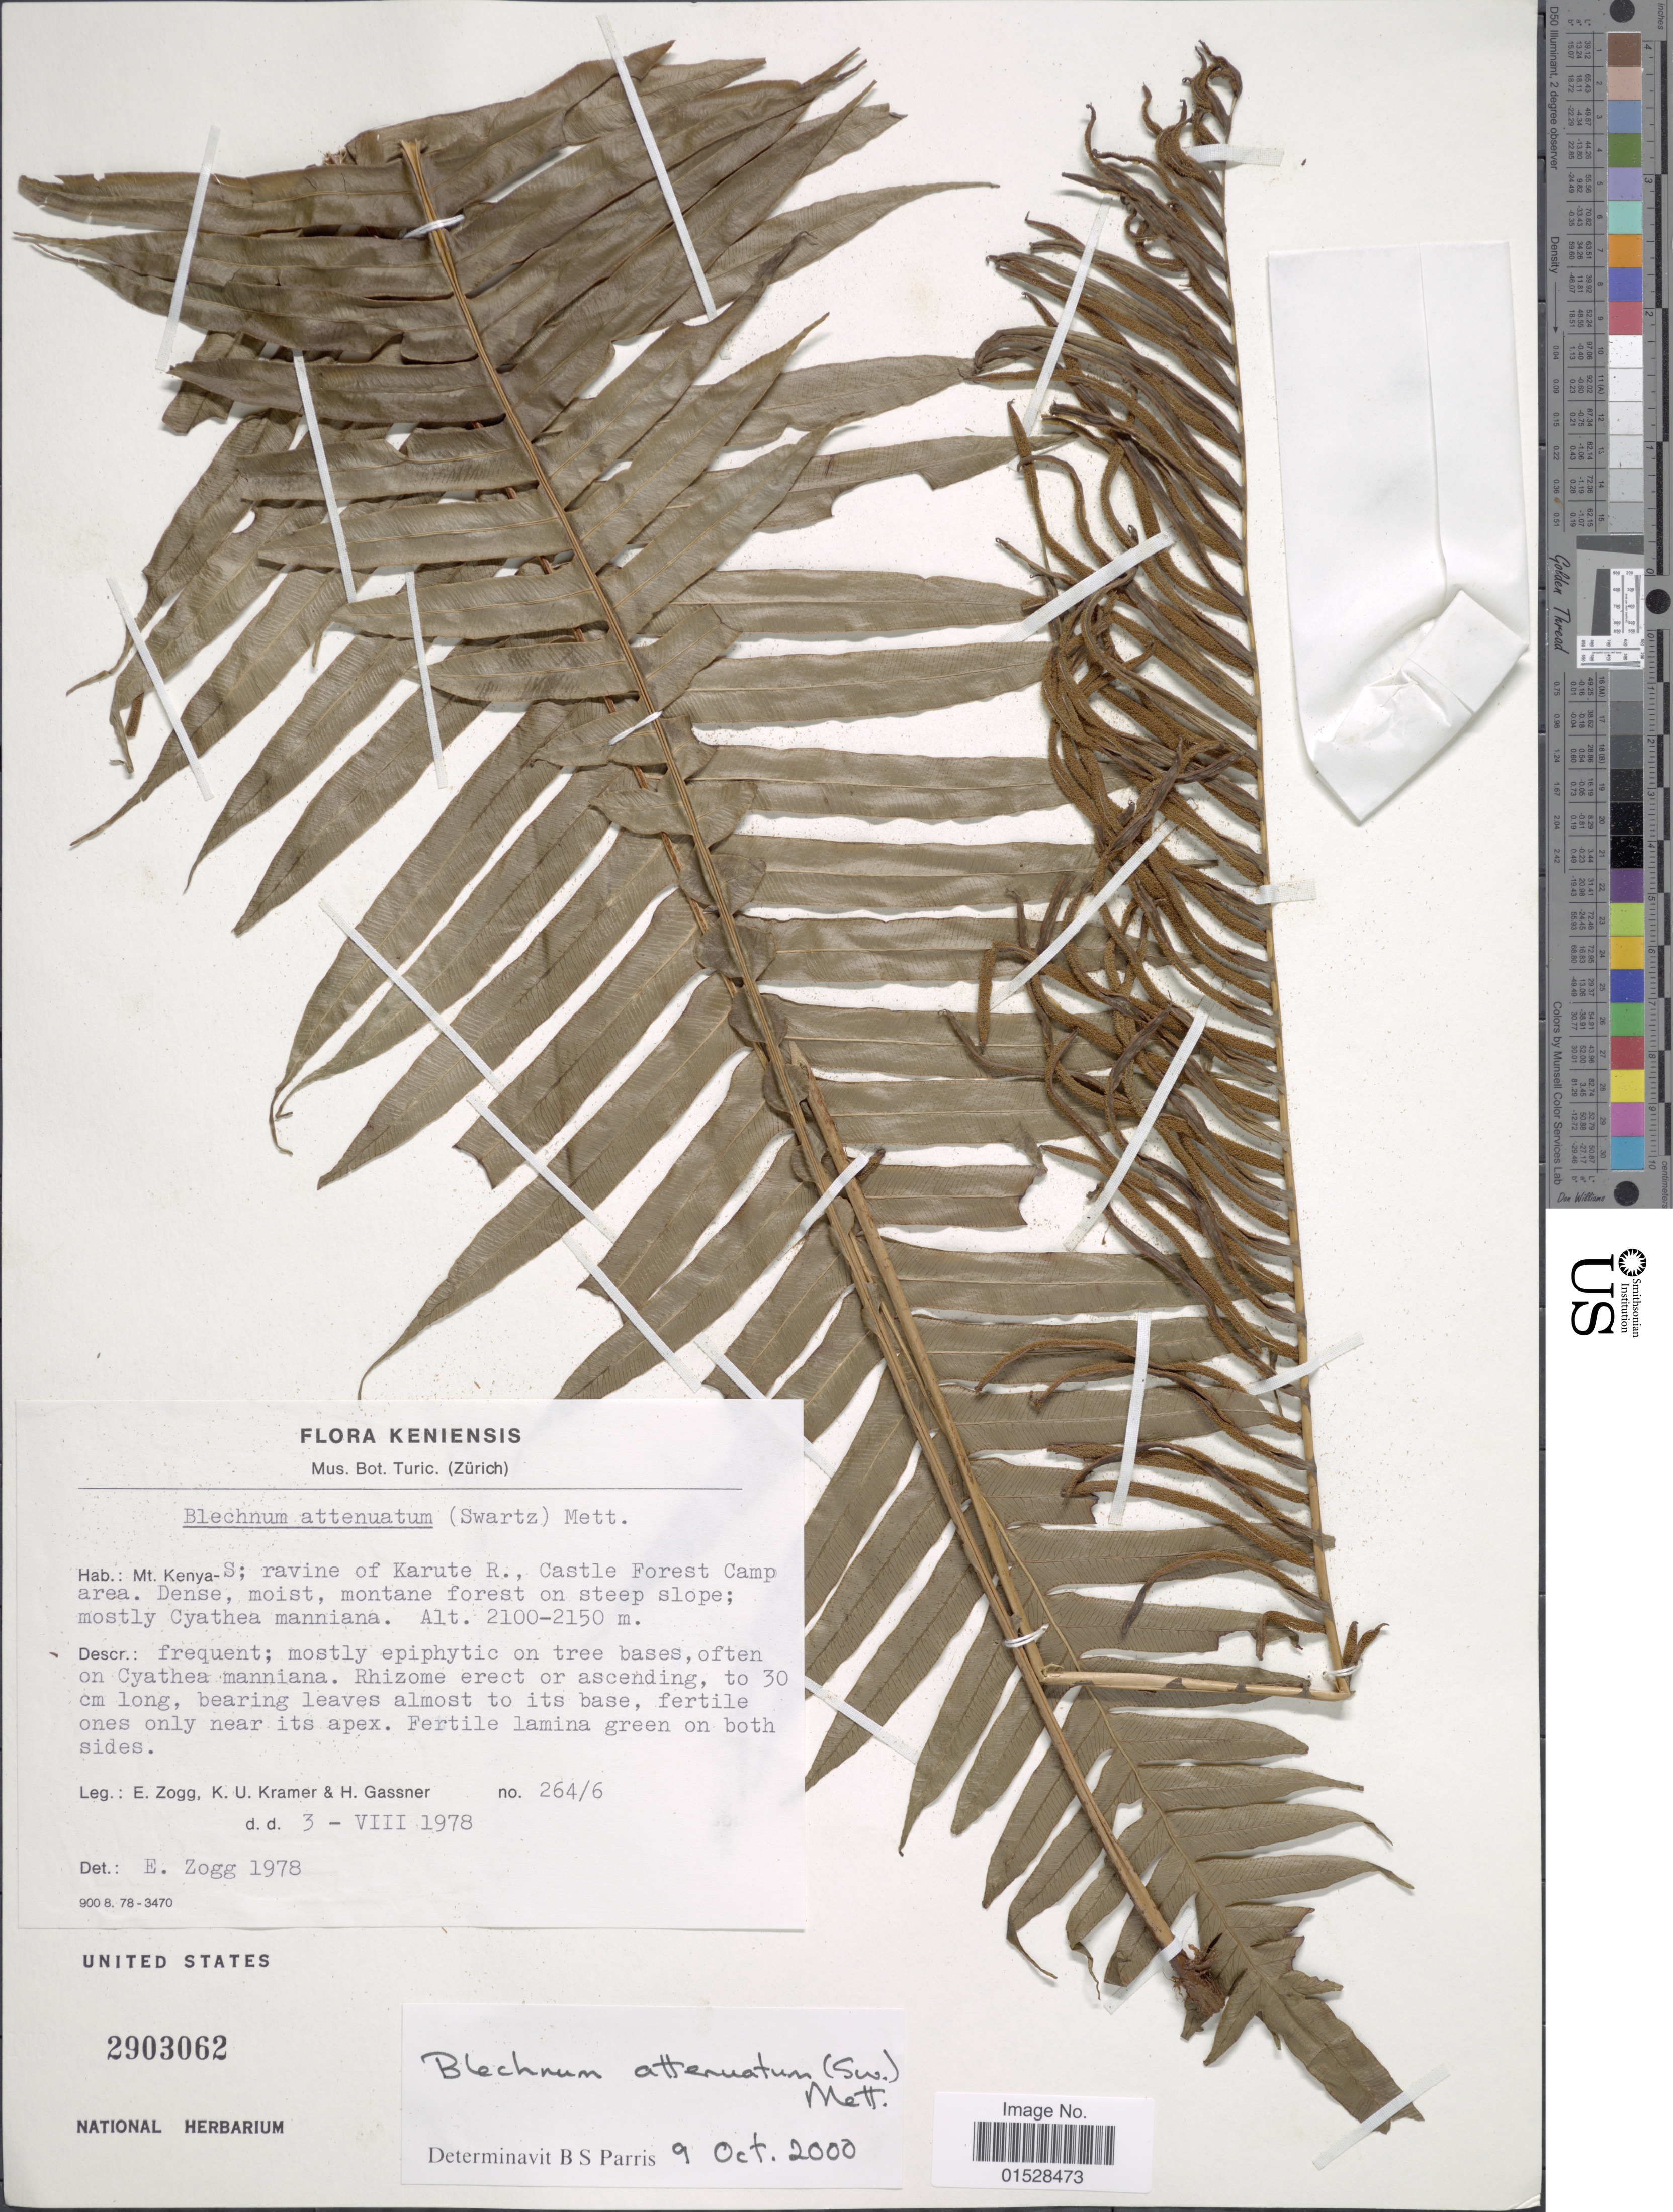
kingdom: Plantae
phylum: Tracheophyta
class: Polypodiopsida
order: Polypodiales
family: Blechnaceae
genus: Blechnum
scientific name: Blechnum attenuatum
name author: (Sw.) Mett.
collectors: E. Zogg, K. U. Kramer & H. Gassner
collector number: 264/6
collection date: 1978-08-03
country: Kenya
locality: Mt. Kenya-S; ravine of Karute R., Castle Forest Camp area.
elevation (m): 2100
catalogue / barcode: US 2903062